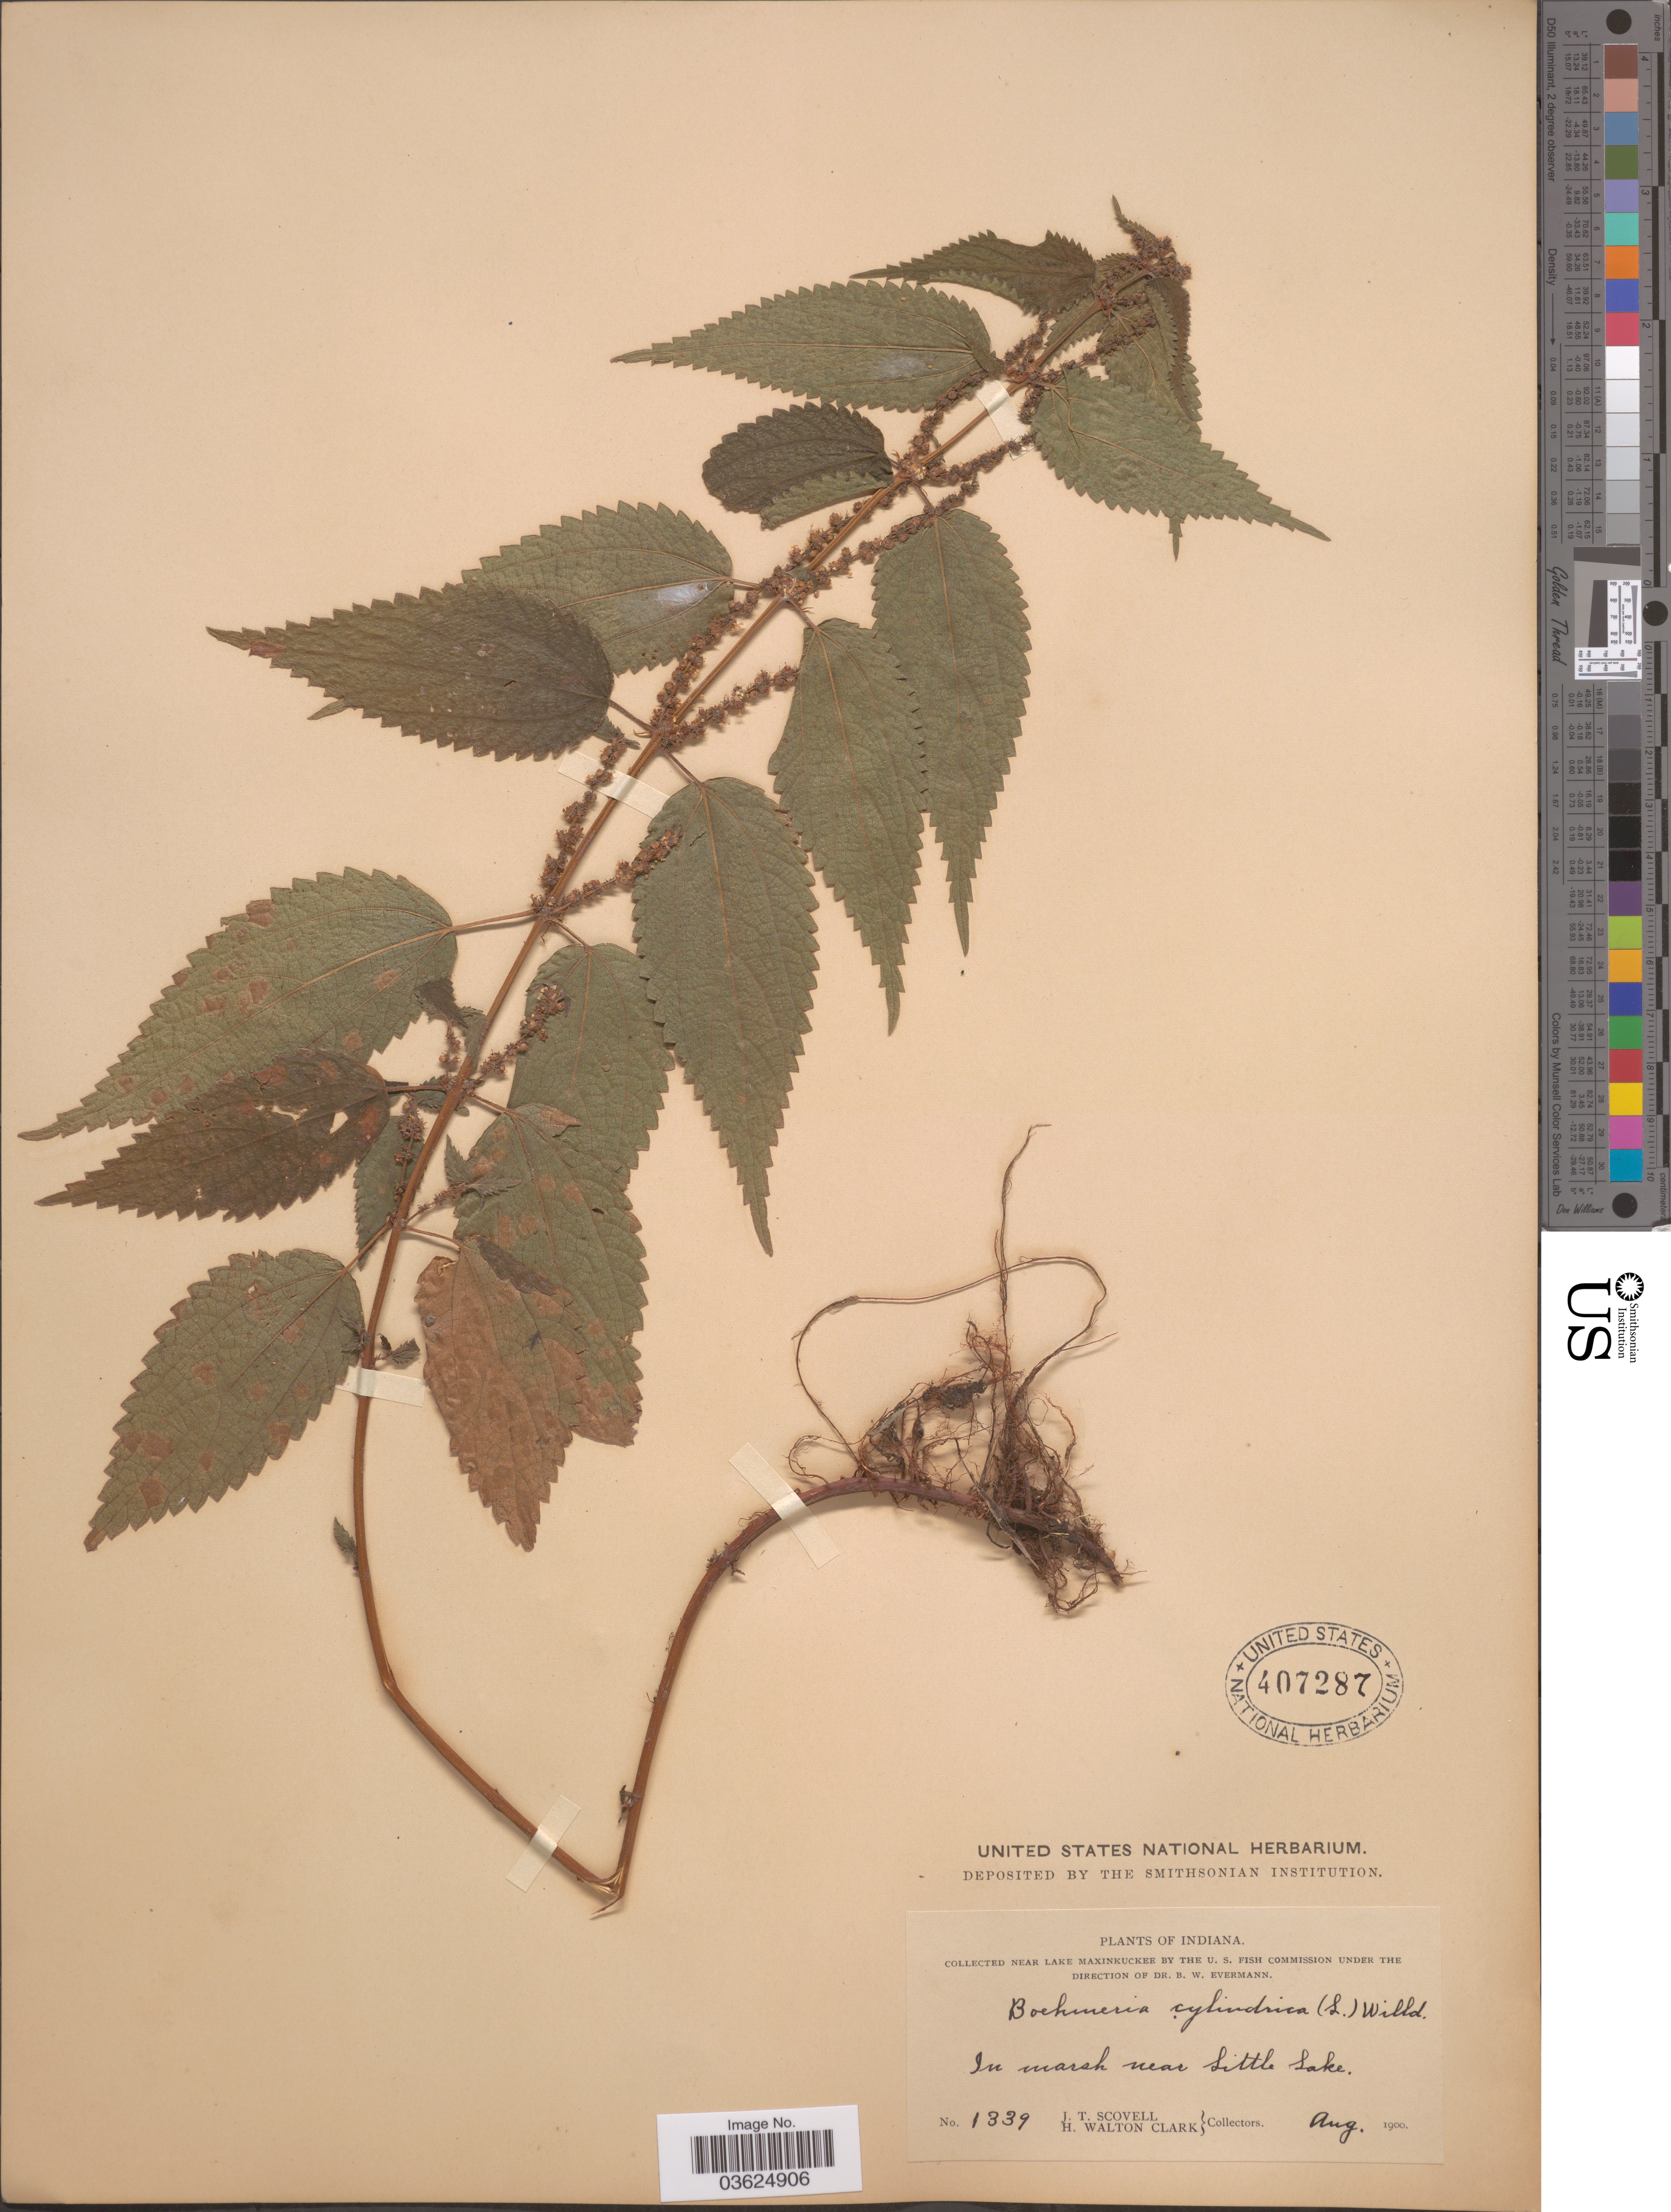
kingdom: Plantae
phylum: Tracheophyta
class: Magnoliopsida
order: Rosales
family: Urticaceae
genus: Boehmeria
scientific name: Boehmeria cylindrica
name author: (L.) Sw.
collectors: J. T. Scovell & H. W. Clark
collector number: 1339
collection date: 1900-08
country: United States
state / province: Indiana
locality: Near Lake Maxinkuckee. In marsh near Little Lake.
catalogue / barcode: US 407287